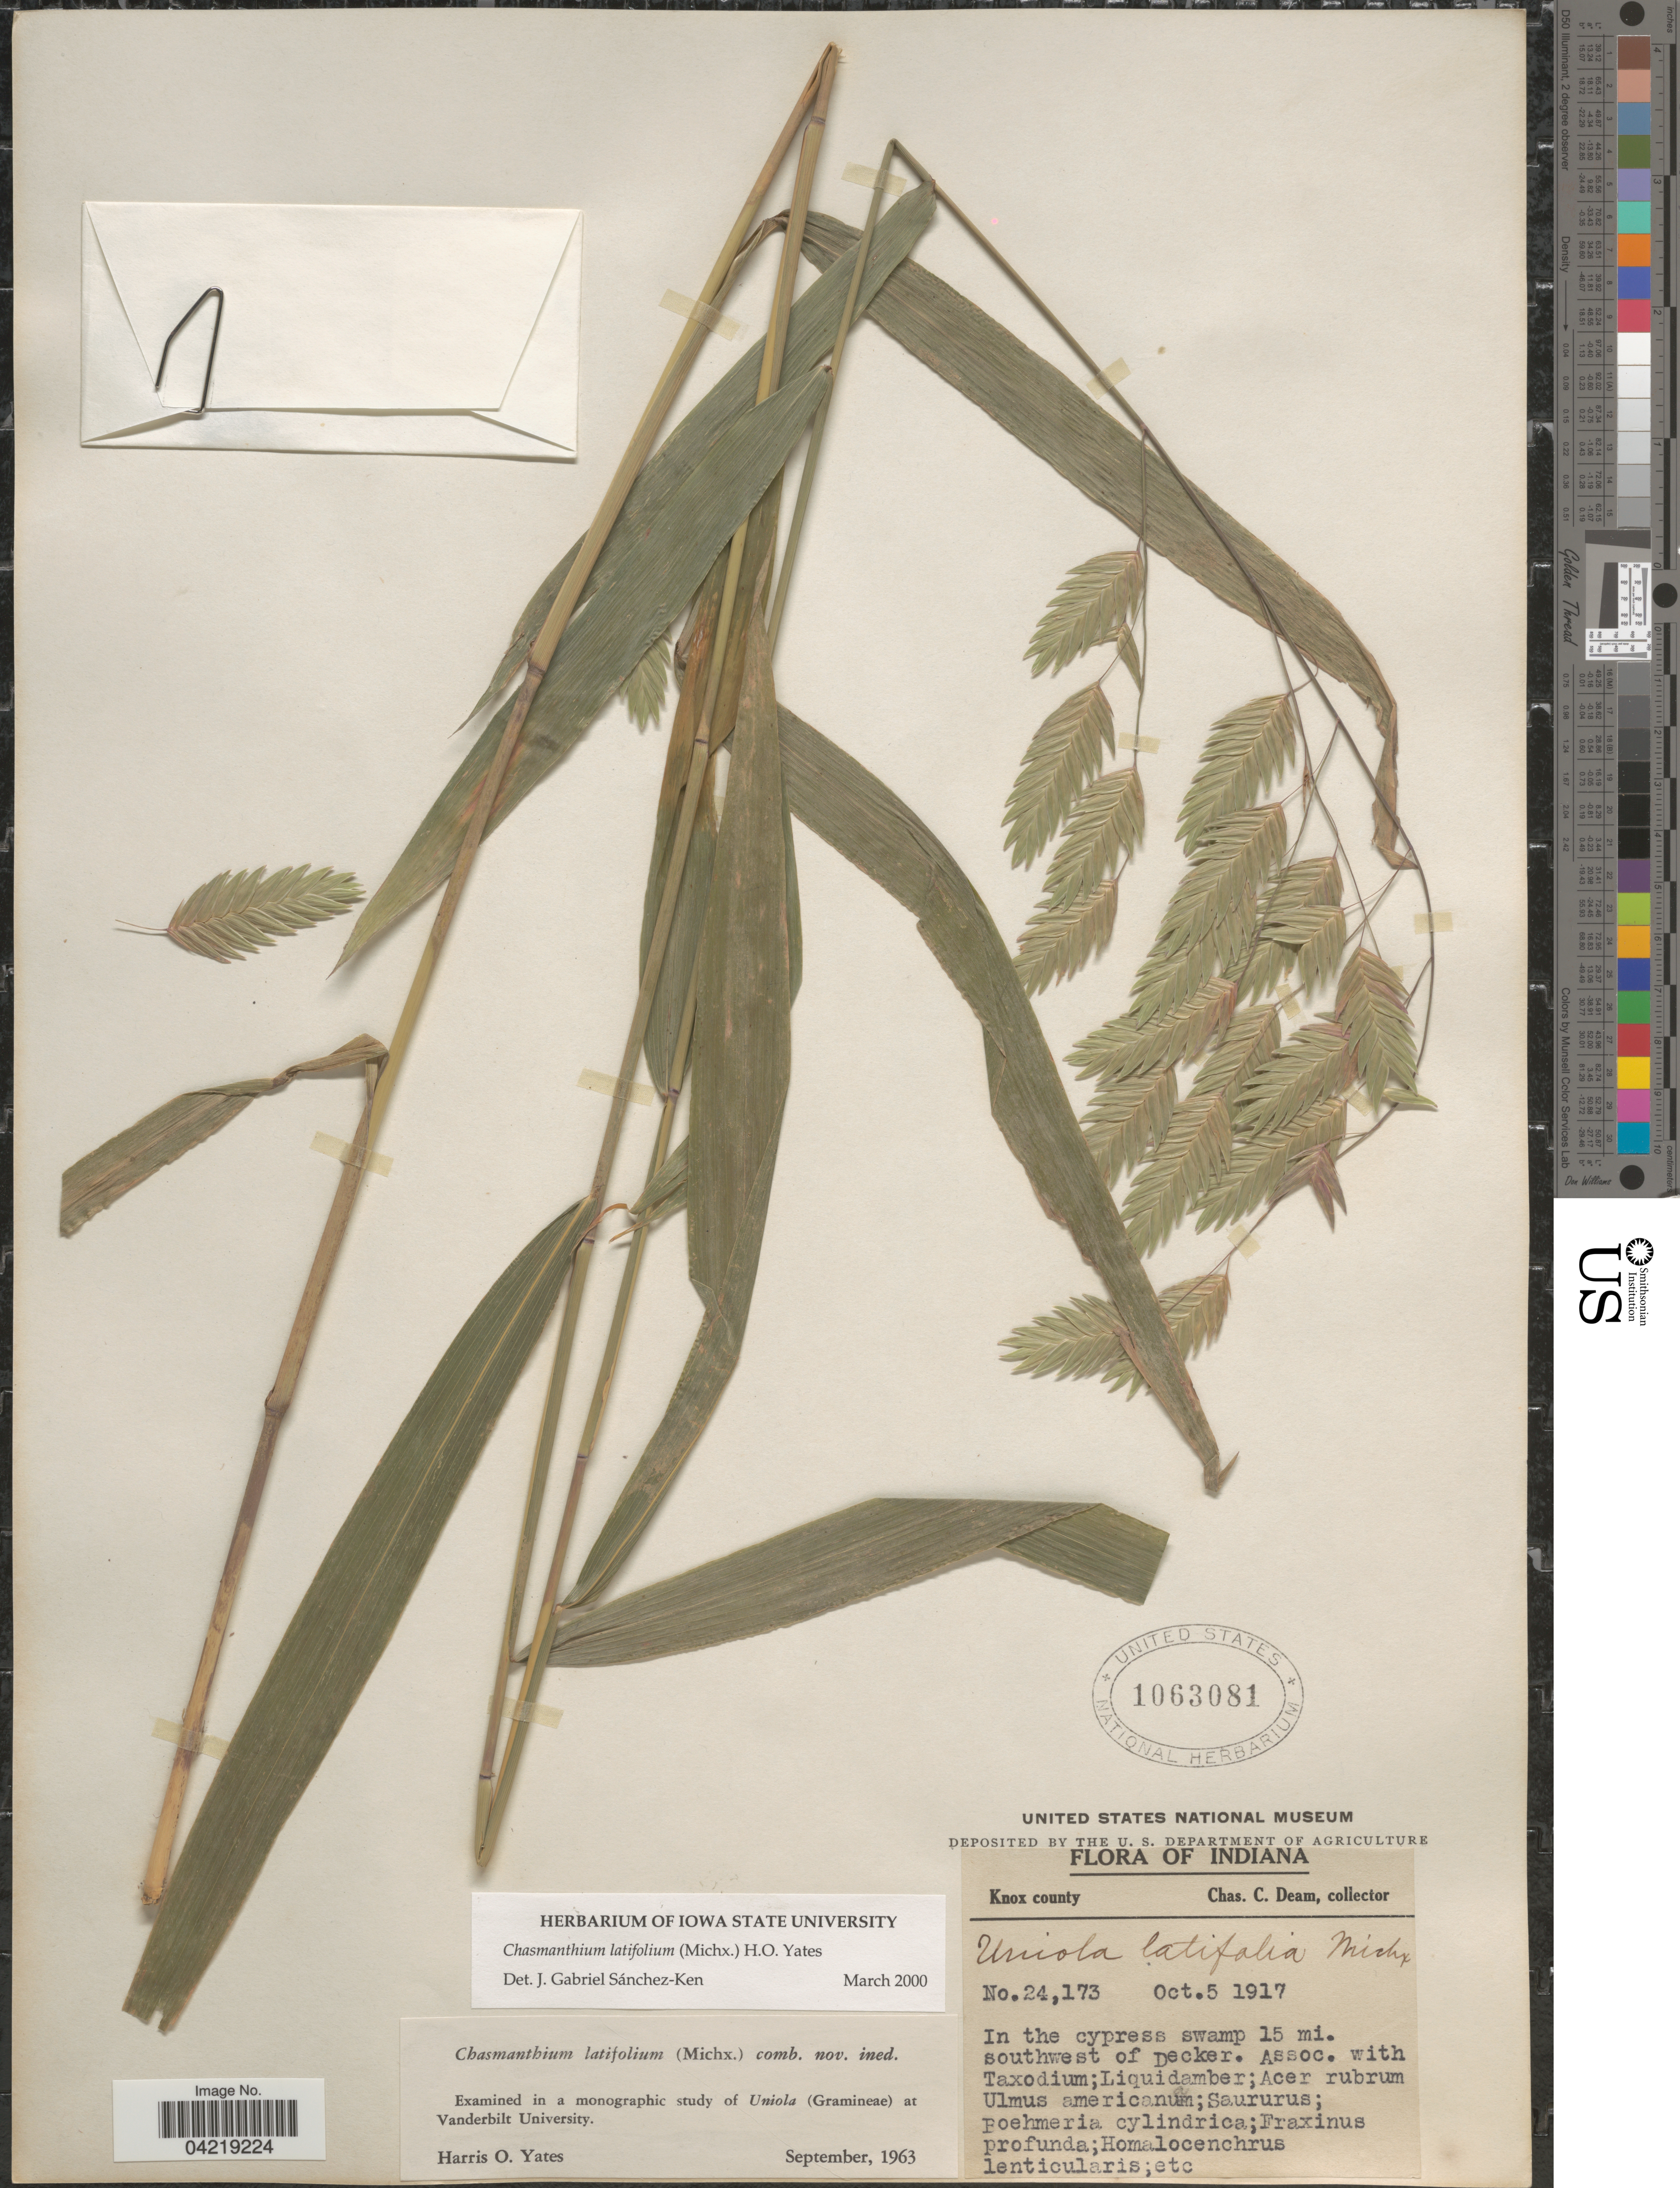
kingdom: Plantae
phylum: Tracheophyta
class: Liliopsida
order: Poales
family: Poaceae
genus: Chasmanthium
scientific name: Chasmanthium latifolium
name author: (Michx.) H.O. Yates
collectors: C. C. Deam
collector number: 24173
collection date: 1917-10-05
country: United States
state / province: Indiana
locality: Knox county. In the cypress swamp 15 mi. southwest of Decker.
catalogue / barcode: US 1063081